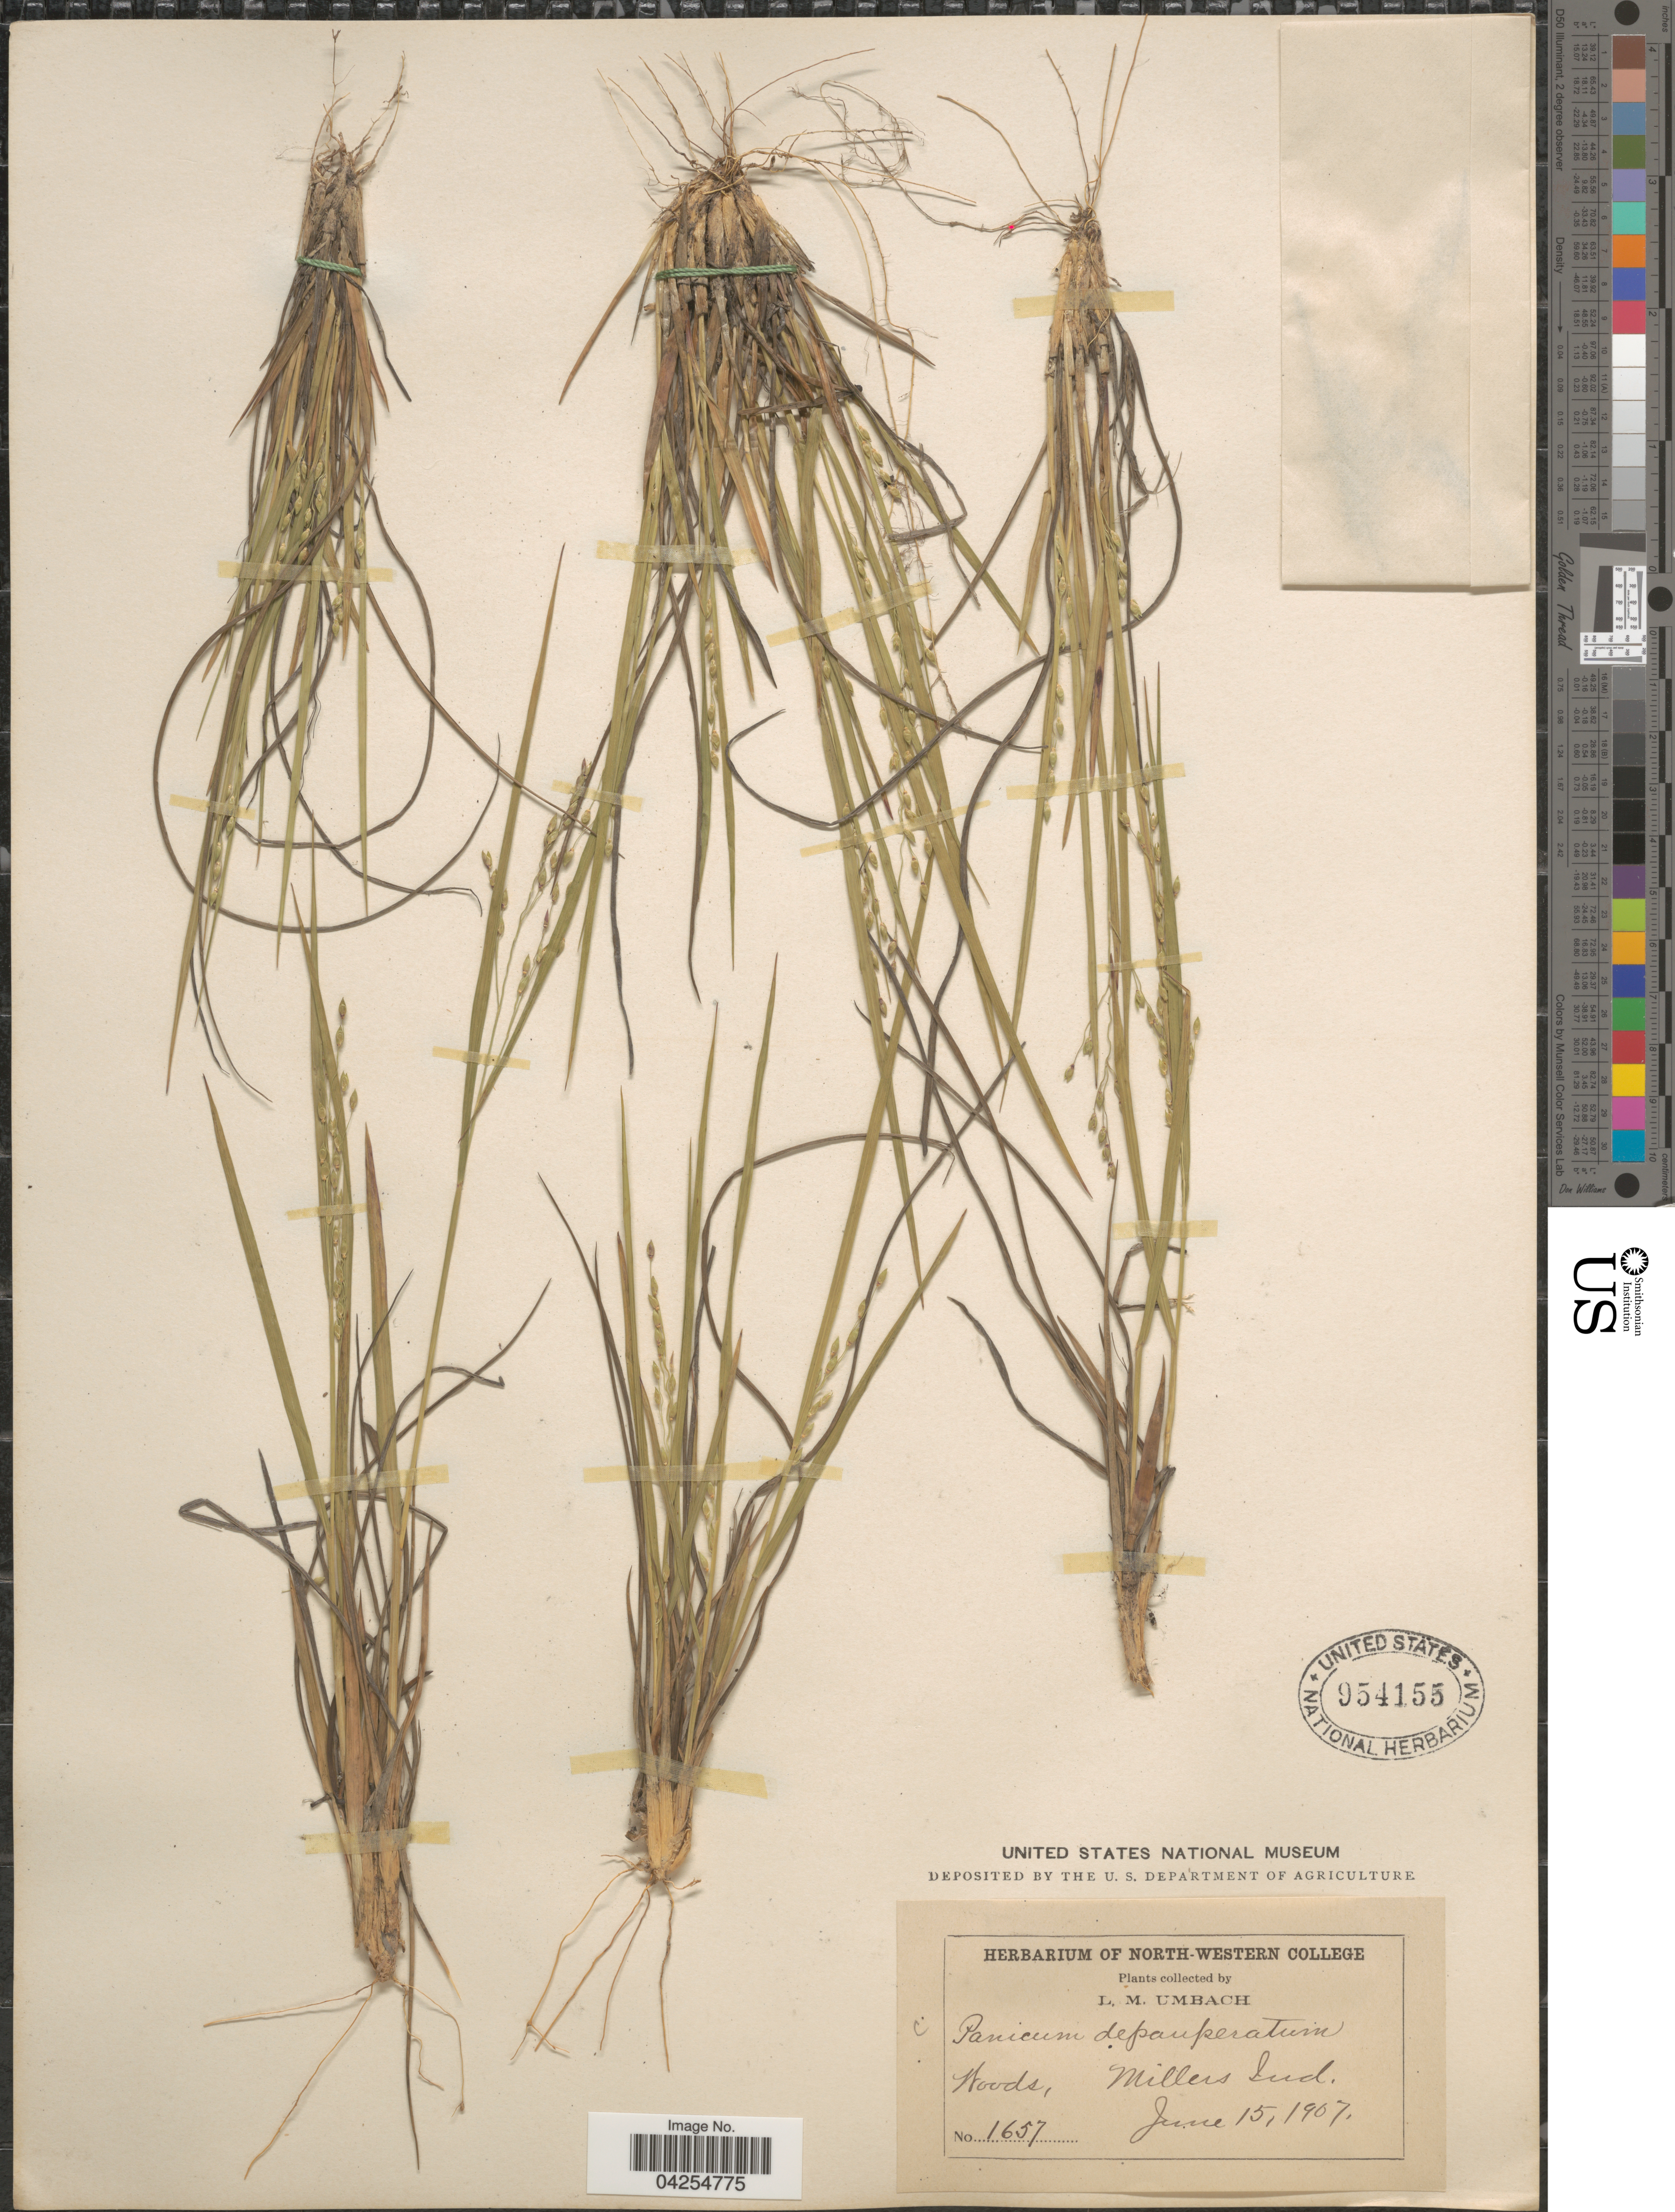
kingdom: Plantae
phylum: Tracheophyta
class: Liliopsida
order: Poales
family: Poaceae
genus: Dichanthelium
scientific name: Dichanthelium depauperatum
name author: (Muhl.) Gould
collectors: L. M. Umbach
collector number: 1657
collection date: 1967-06-15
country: United States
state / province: Indiana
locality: Woods, Millers.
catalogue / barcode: US 954155